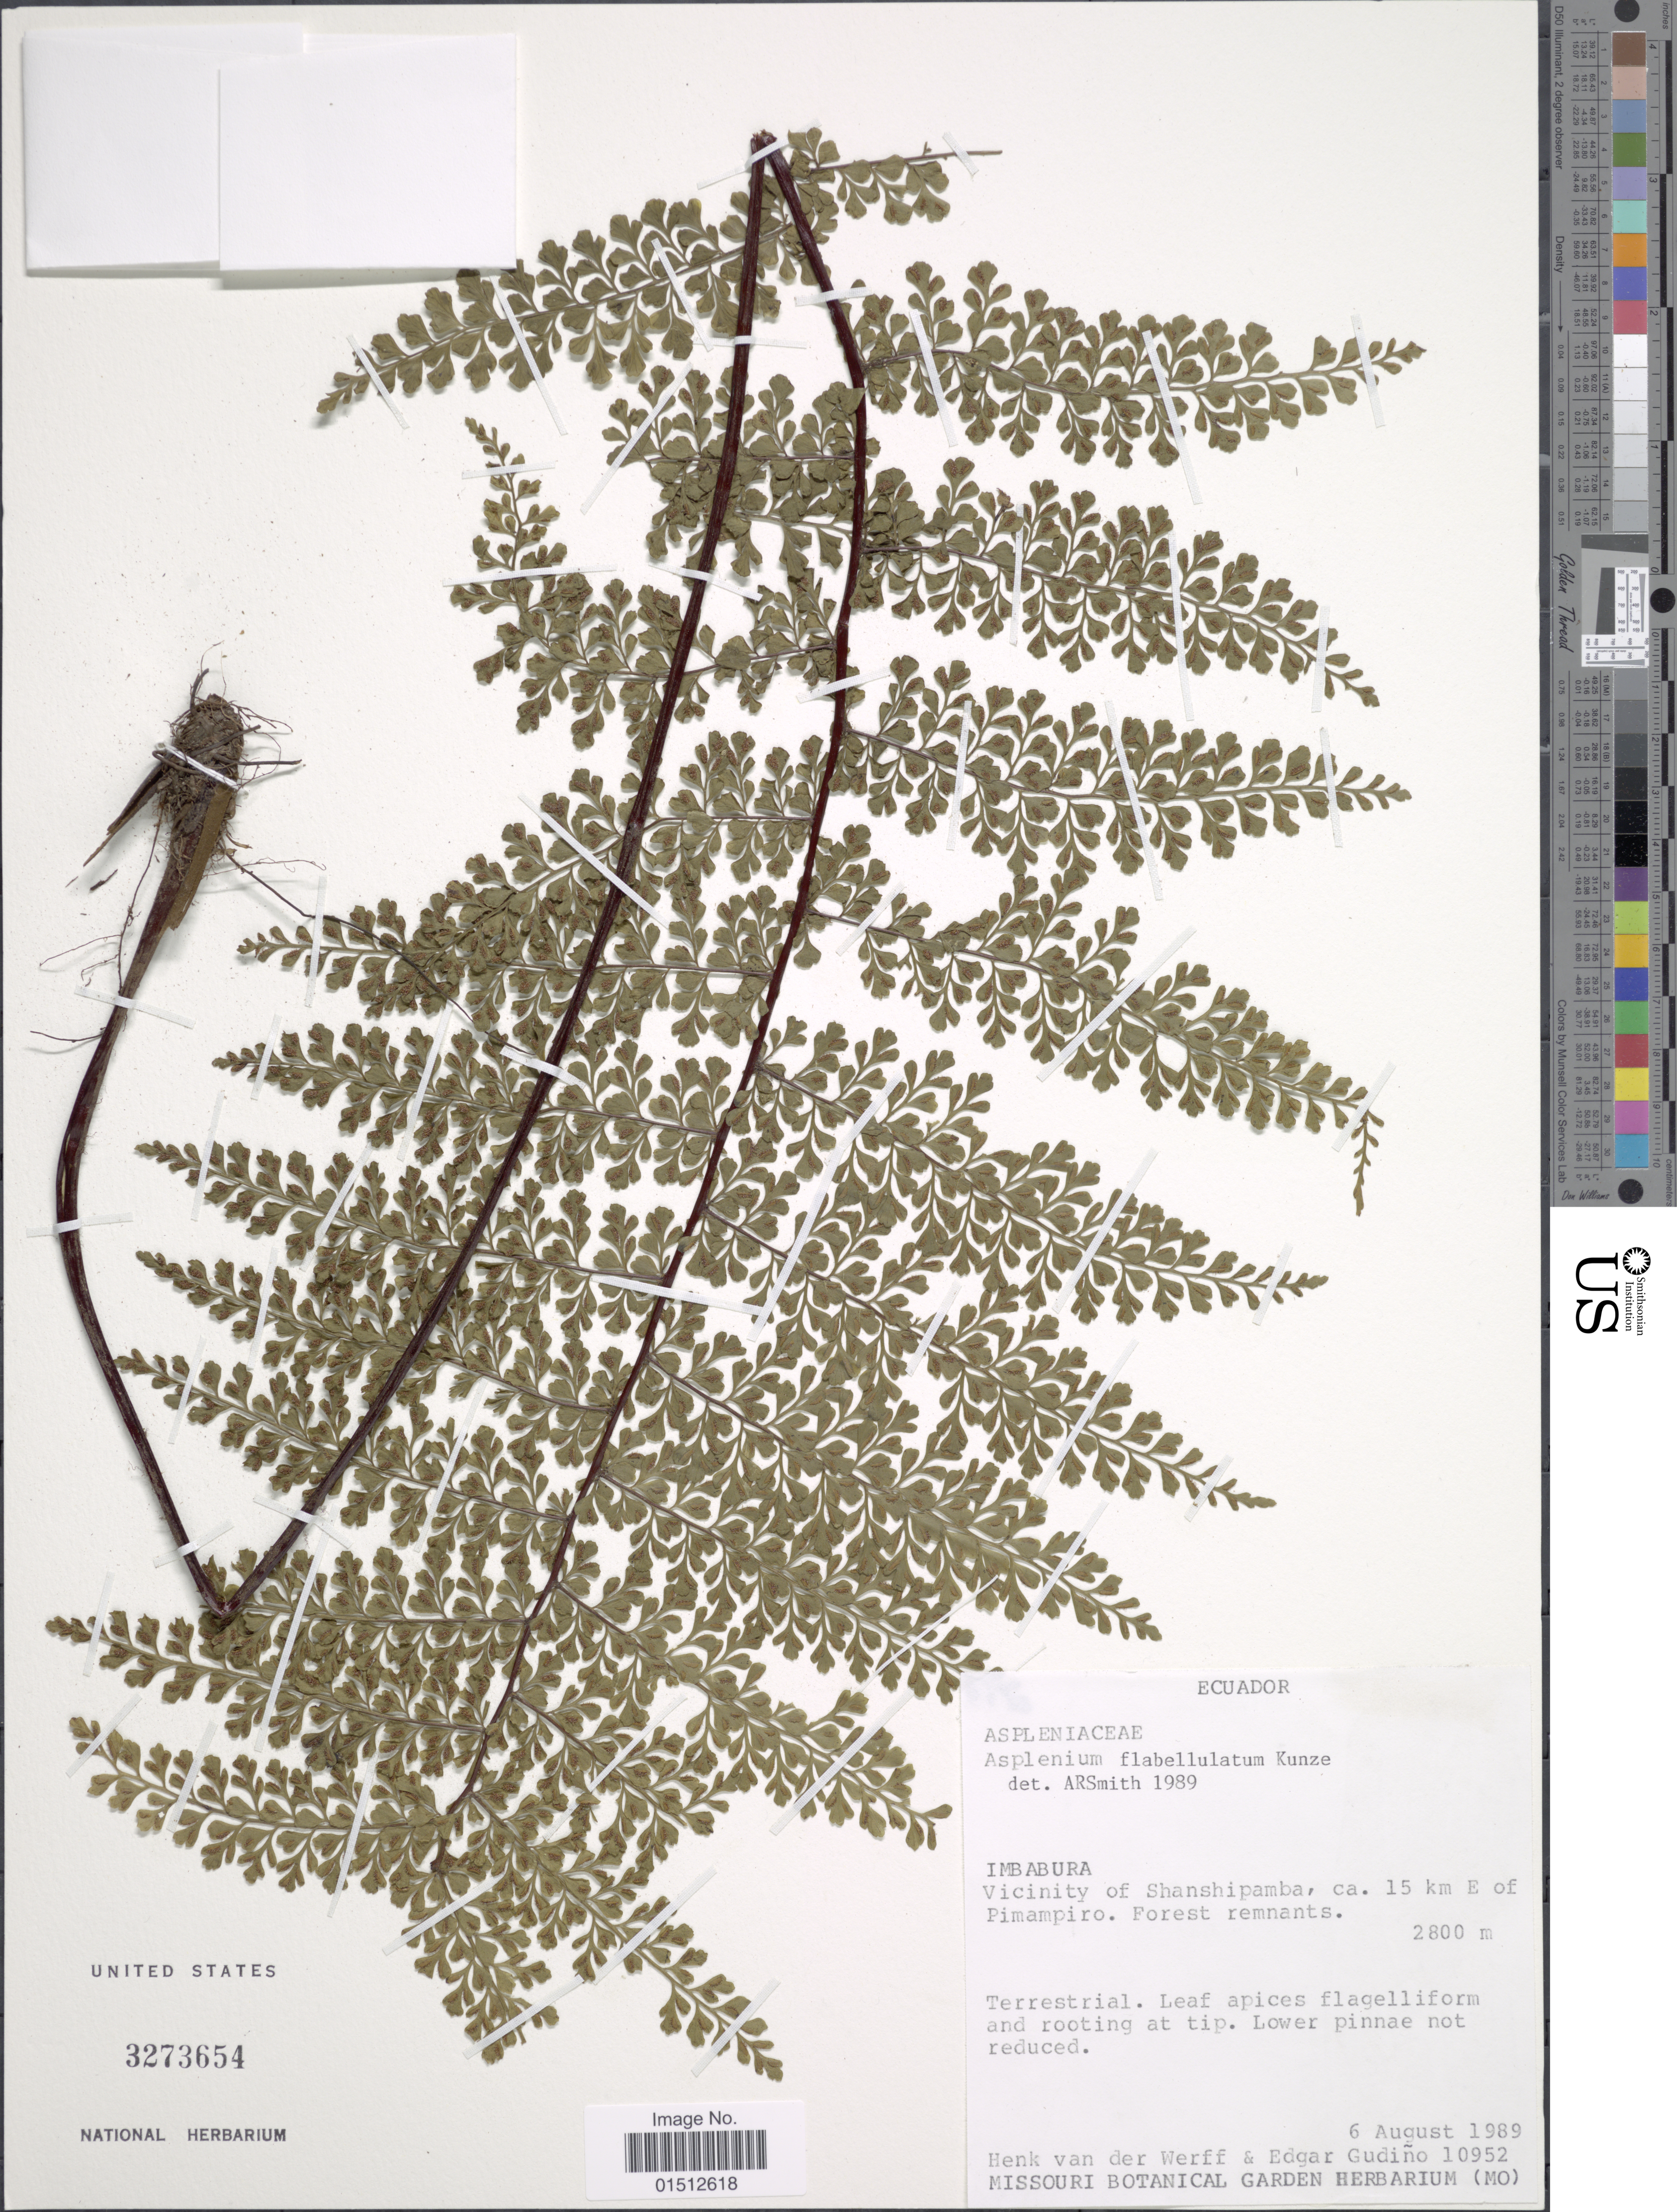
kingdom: Plantae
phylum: Tracheophyta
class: Polypodiopsida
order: Polypodiales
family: Aspleniaceae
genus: Asplenium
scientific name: Asplenium radicans var. tripinnatum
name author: (Hieron.) Proctor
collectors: H. van der Werff & E. Gudiño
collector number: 10952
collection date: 1989-08-06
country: Ecuador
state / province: Imbabura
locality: Ecuador, Imbabura, Vicinity of Shanshipamba, ca. 15 km E of Pimampiro.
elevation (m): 2800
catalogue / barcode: US 3273654